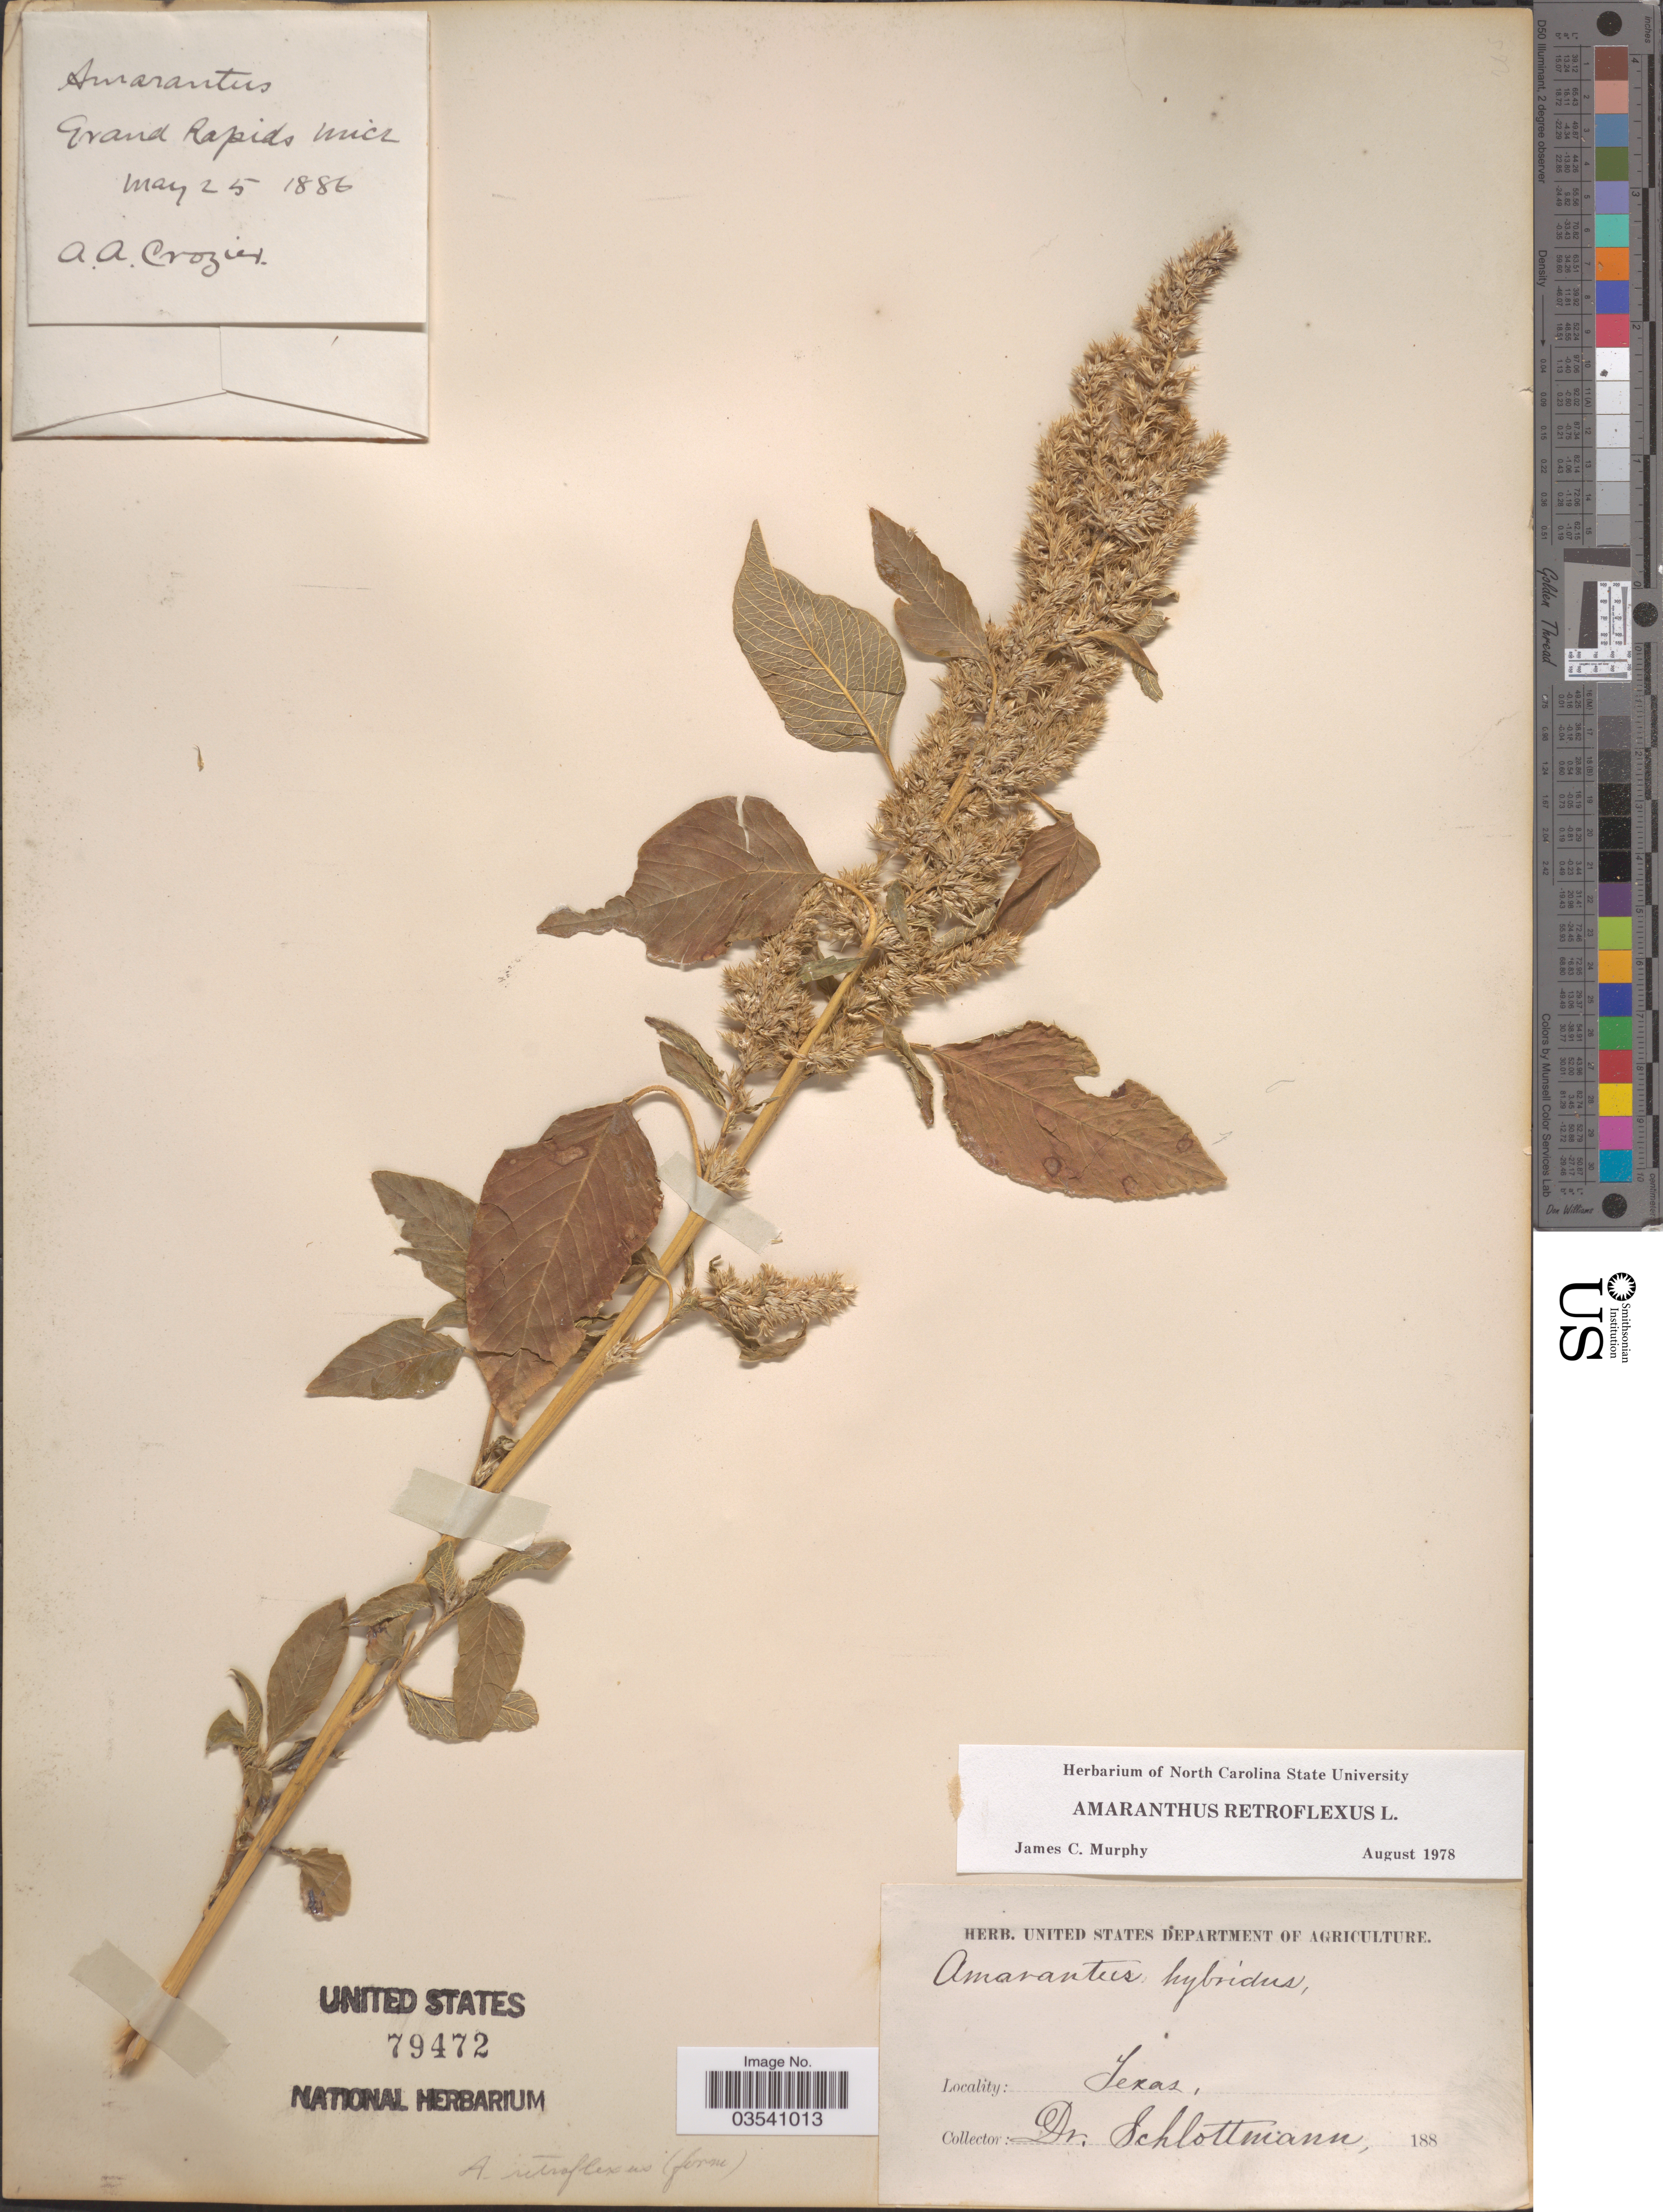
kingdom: Plantae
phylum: Tracheophyta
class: Magnoliopsida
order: Caryophyllales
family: Amaranthaceae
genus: Amaranthus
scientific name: Amaranthus retroflexus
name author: L.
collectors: A. Crozier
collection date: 1886-05-25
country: United States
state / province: Michigan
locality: Grand Rapids.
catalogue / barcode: US 79472-2